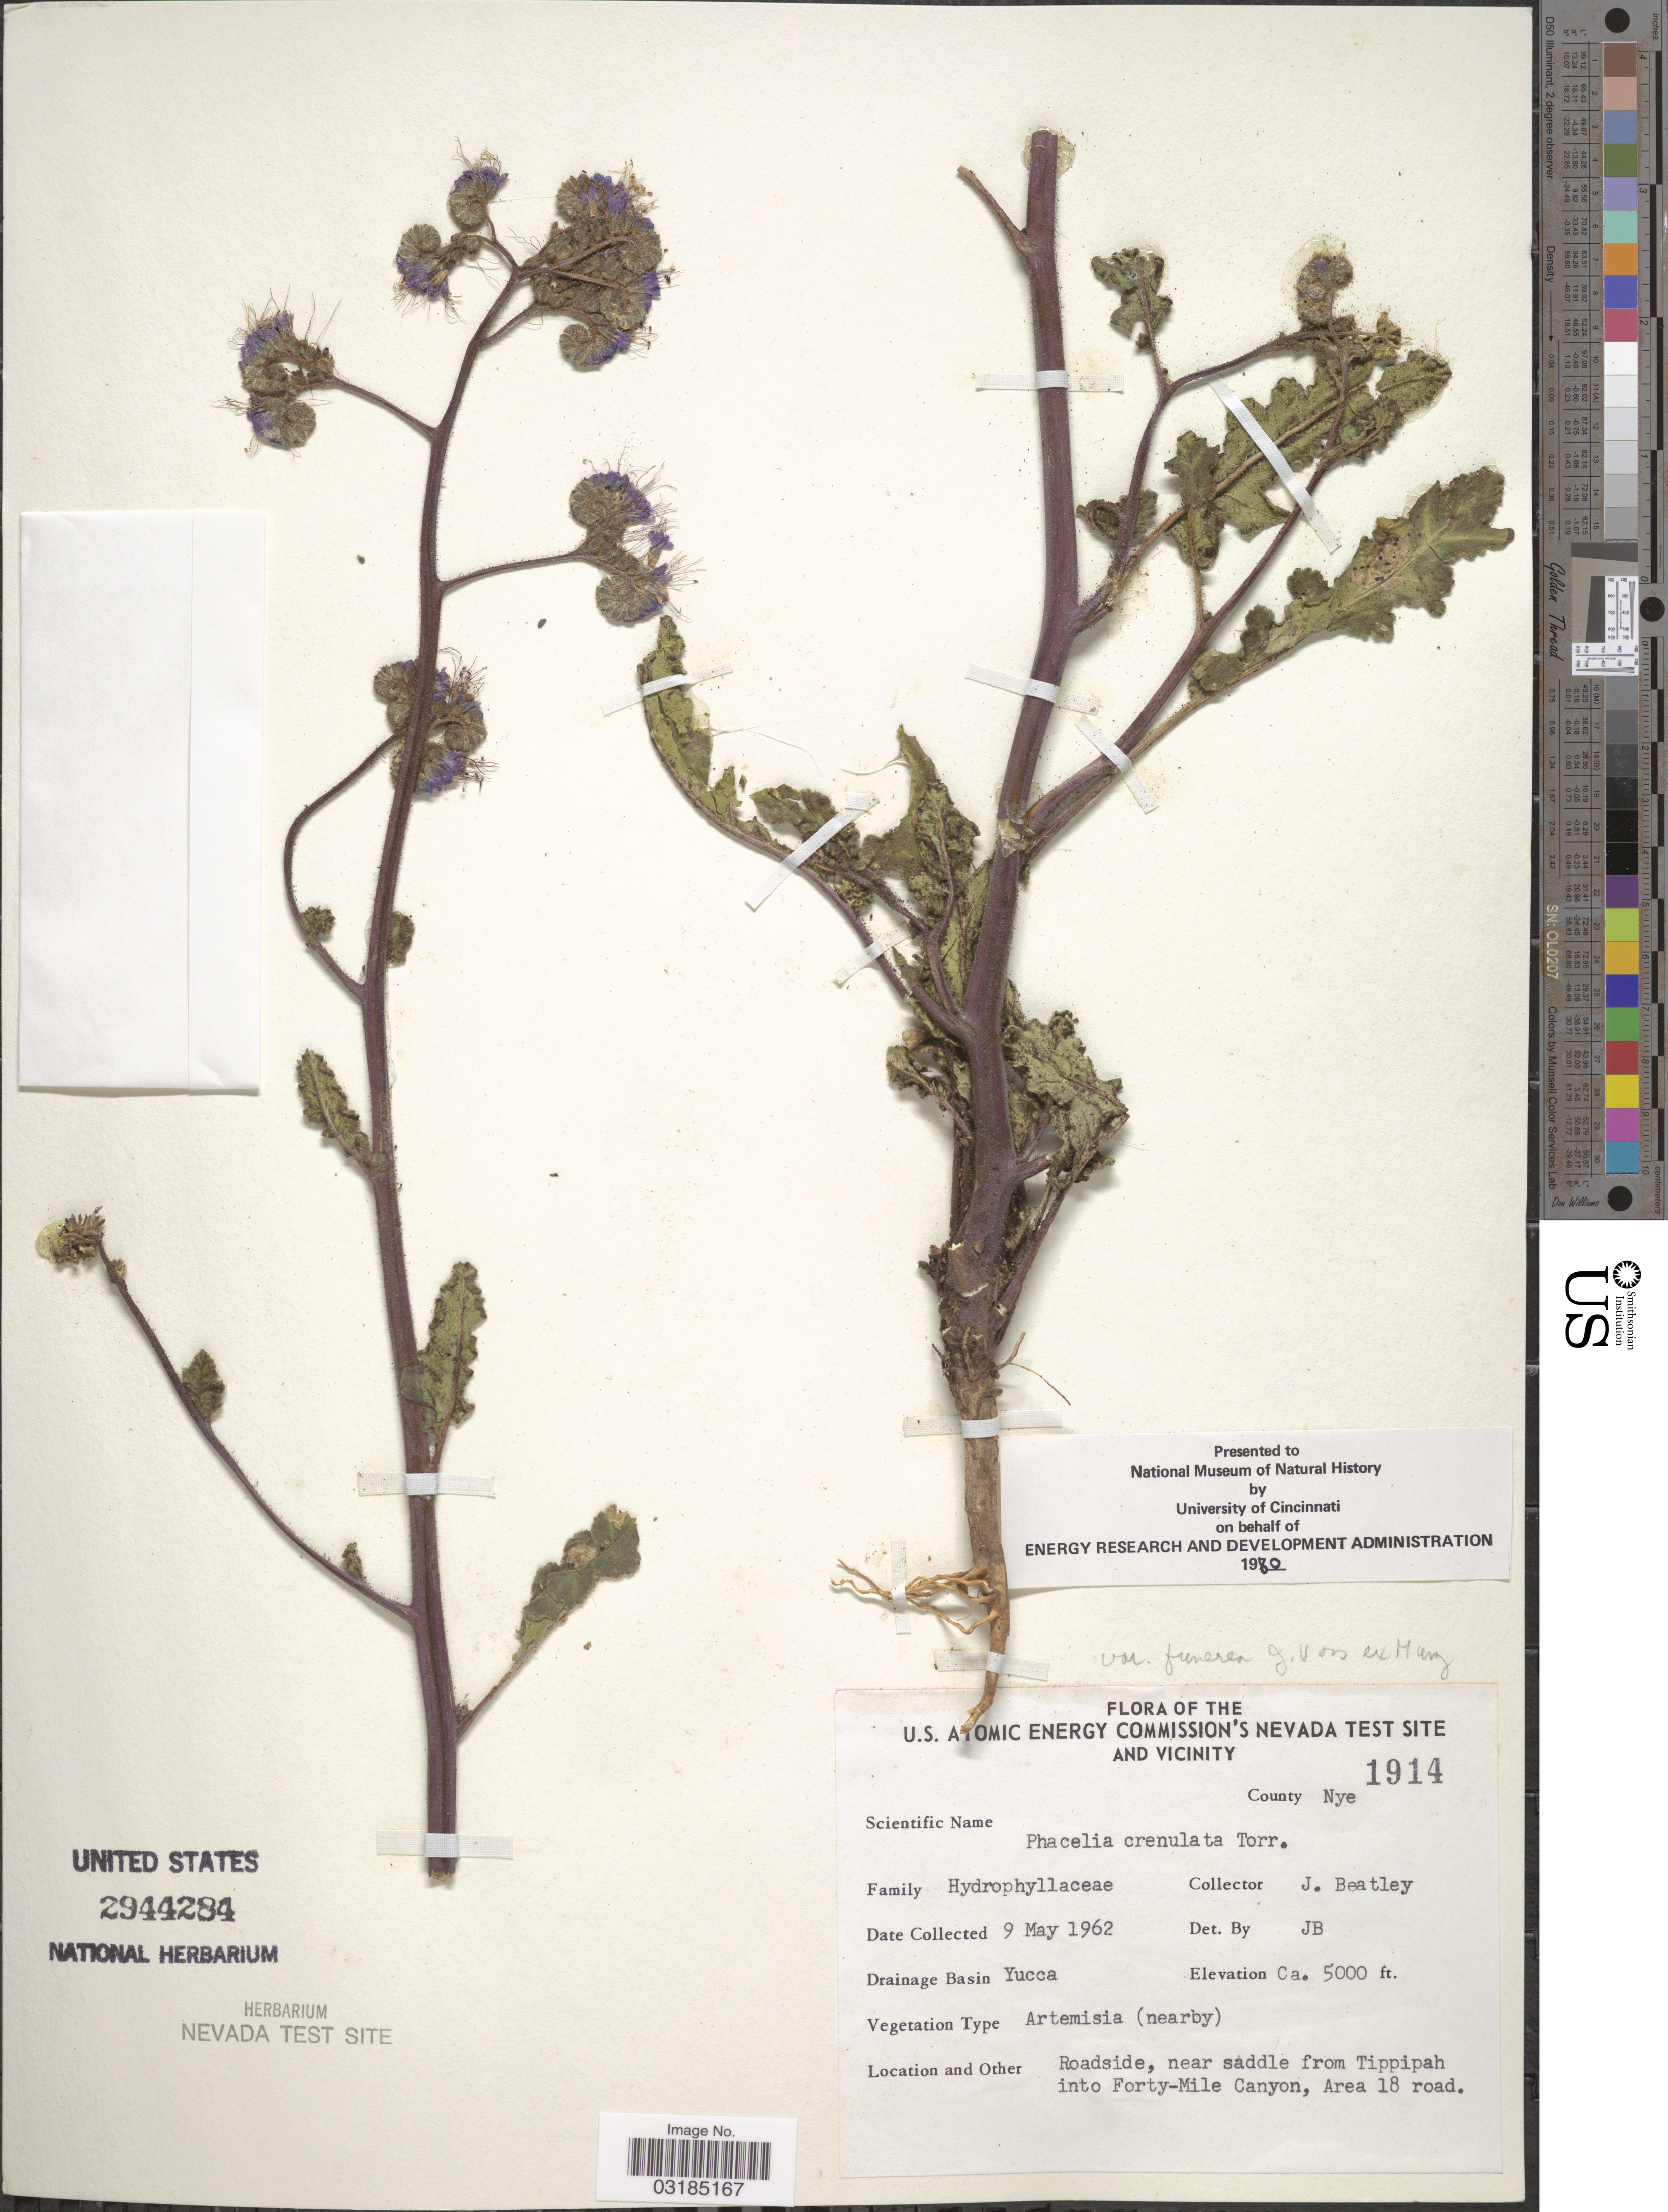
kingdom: Plantae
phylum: Tracheophyta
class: Magnoliopsida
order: Boraginales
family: Hydrophyllaceae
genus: Phacelia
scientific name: Phacelia crenulata var. funerea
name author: J.W. Voss in Munz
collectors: J. C. Beatley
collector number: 1914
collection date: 1962-05-09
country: United States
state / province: Nevada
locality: The U.S. Atomic Energy Commission's Nevada Test Site and Vicinity. County Nye. Drainage Basin Yucca. Roadside, near saddle from Tippipah into Forty-Mile Canyon, Area 18 road.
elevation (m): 1524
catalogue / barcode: US 2944284